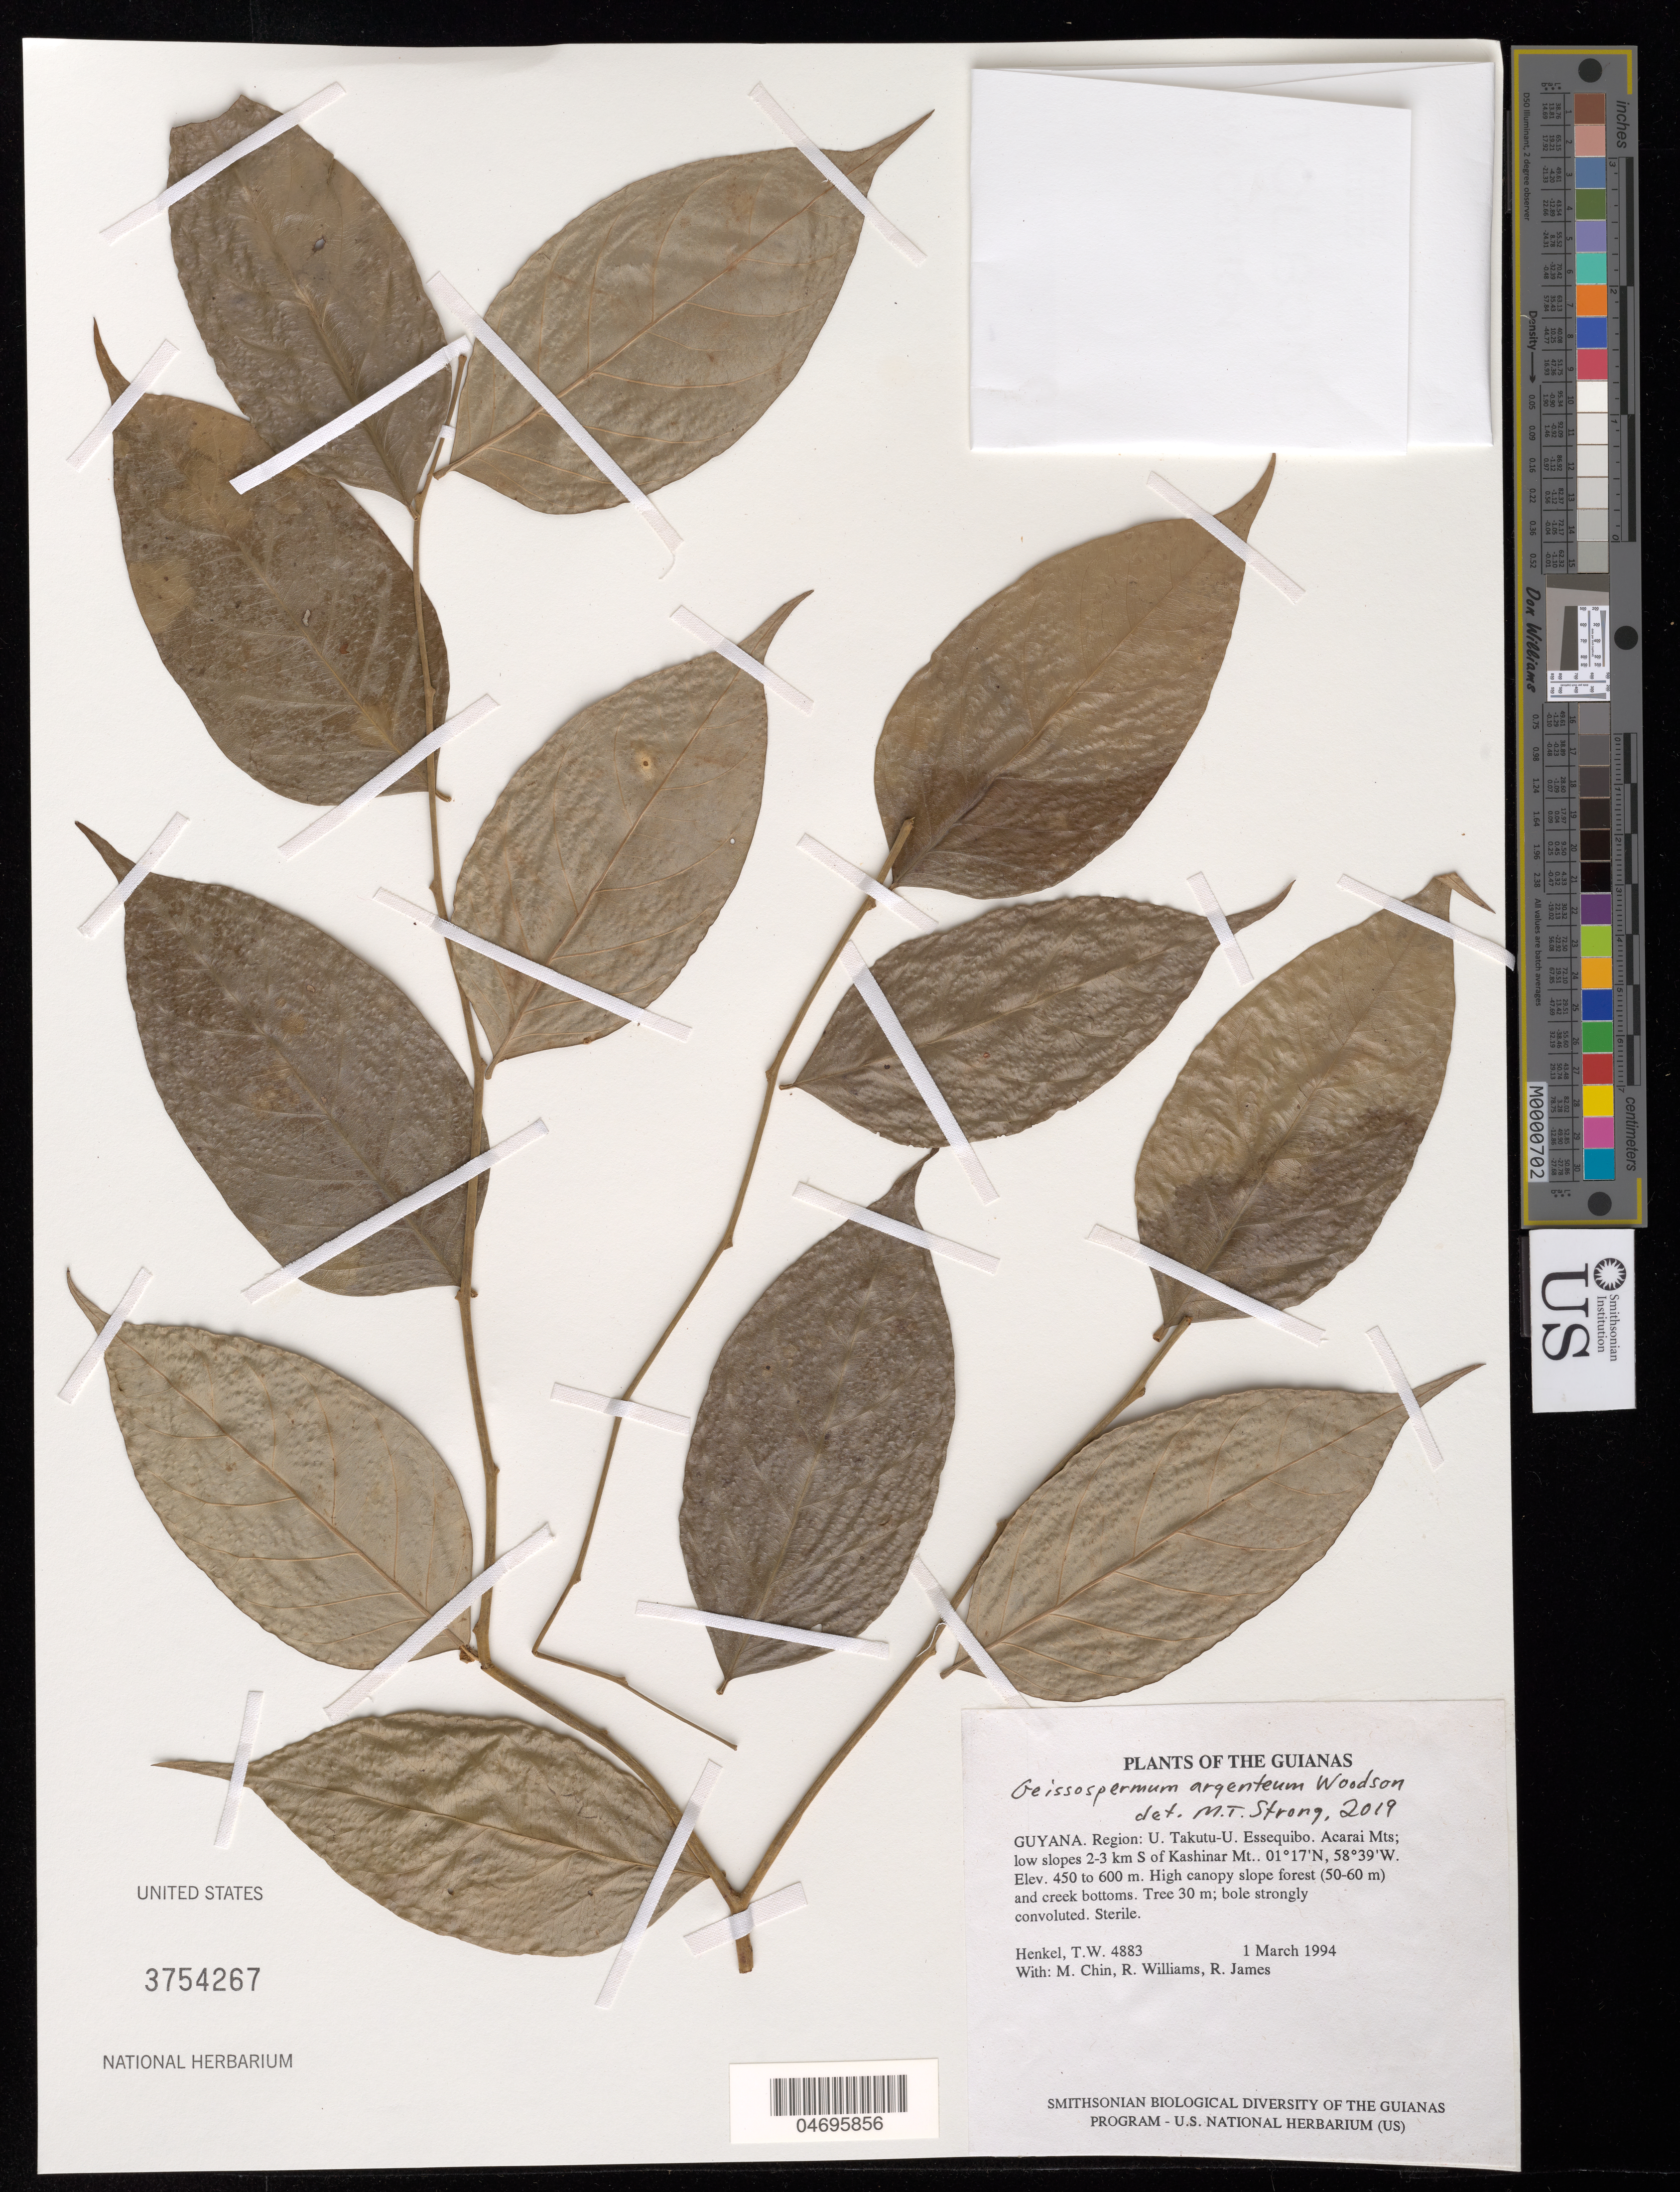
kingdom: Plantae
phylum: Tracheophyta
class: Magnoliopsida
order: Gentianales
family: Apocynaceae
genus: Geissospermum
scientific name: Geissospermum argenteum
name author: Woodson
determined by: Strong, Mark T., (BOT), Smithsonian Institution - National Museum of Natural History (UNITED STATES)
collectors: T. Henkel, M. Chin, R. Williams & R. James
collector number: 4883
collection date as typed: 1 March 1994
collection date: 1994-03-01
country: Guyana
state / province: U. Takutu-U. Essequibo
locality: Acarai Mts; low slopes 2-3 km S of Kashinar Mt.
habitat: High canopy slope forest (50-60 m) and creek bottoms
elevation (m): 450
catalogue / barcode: US 3754267